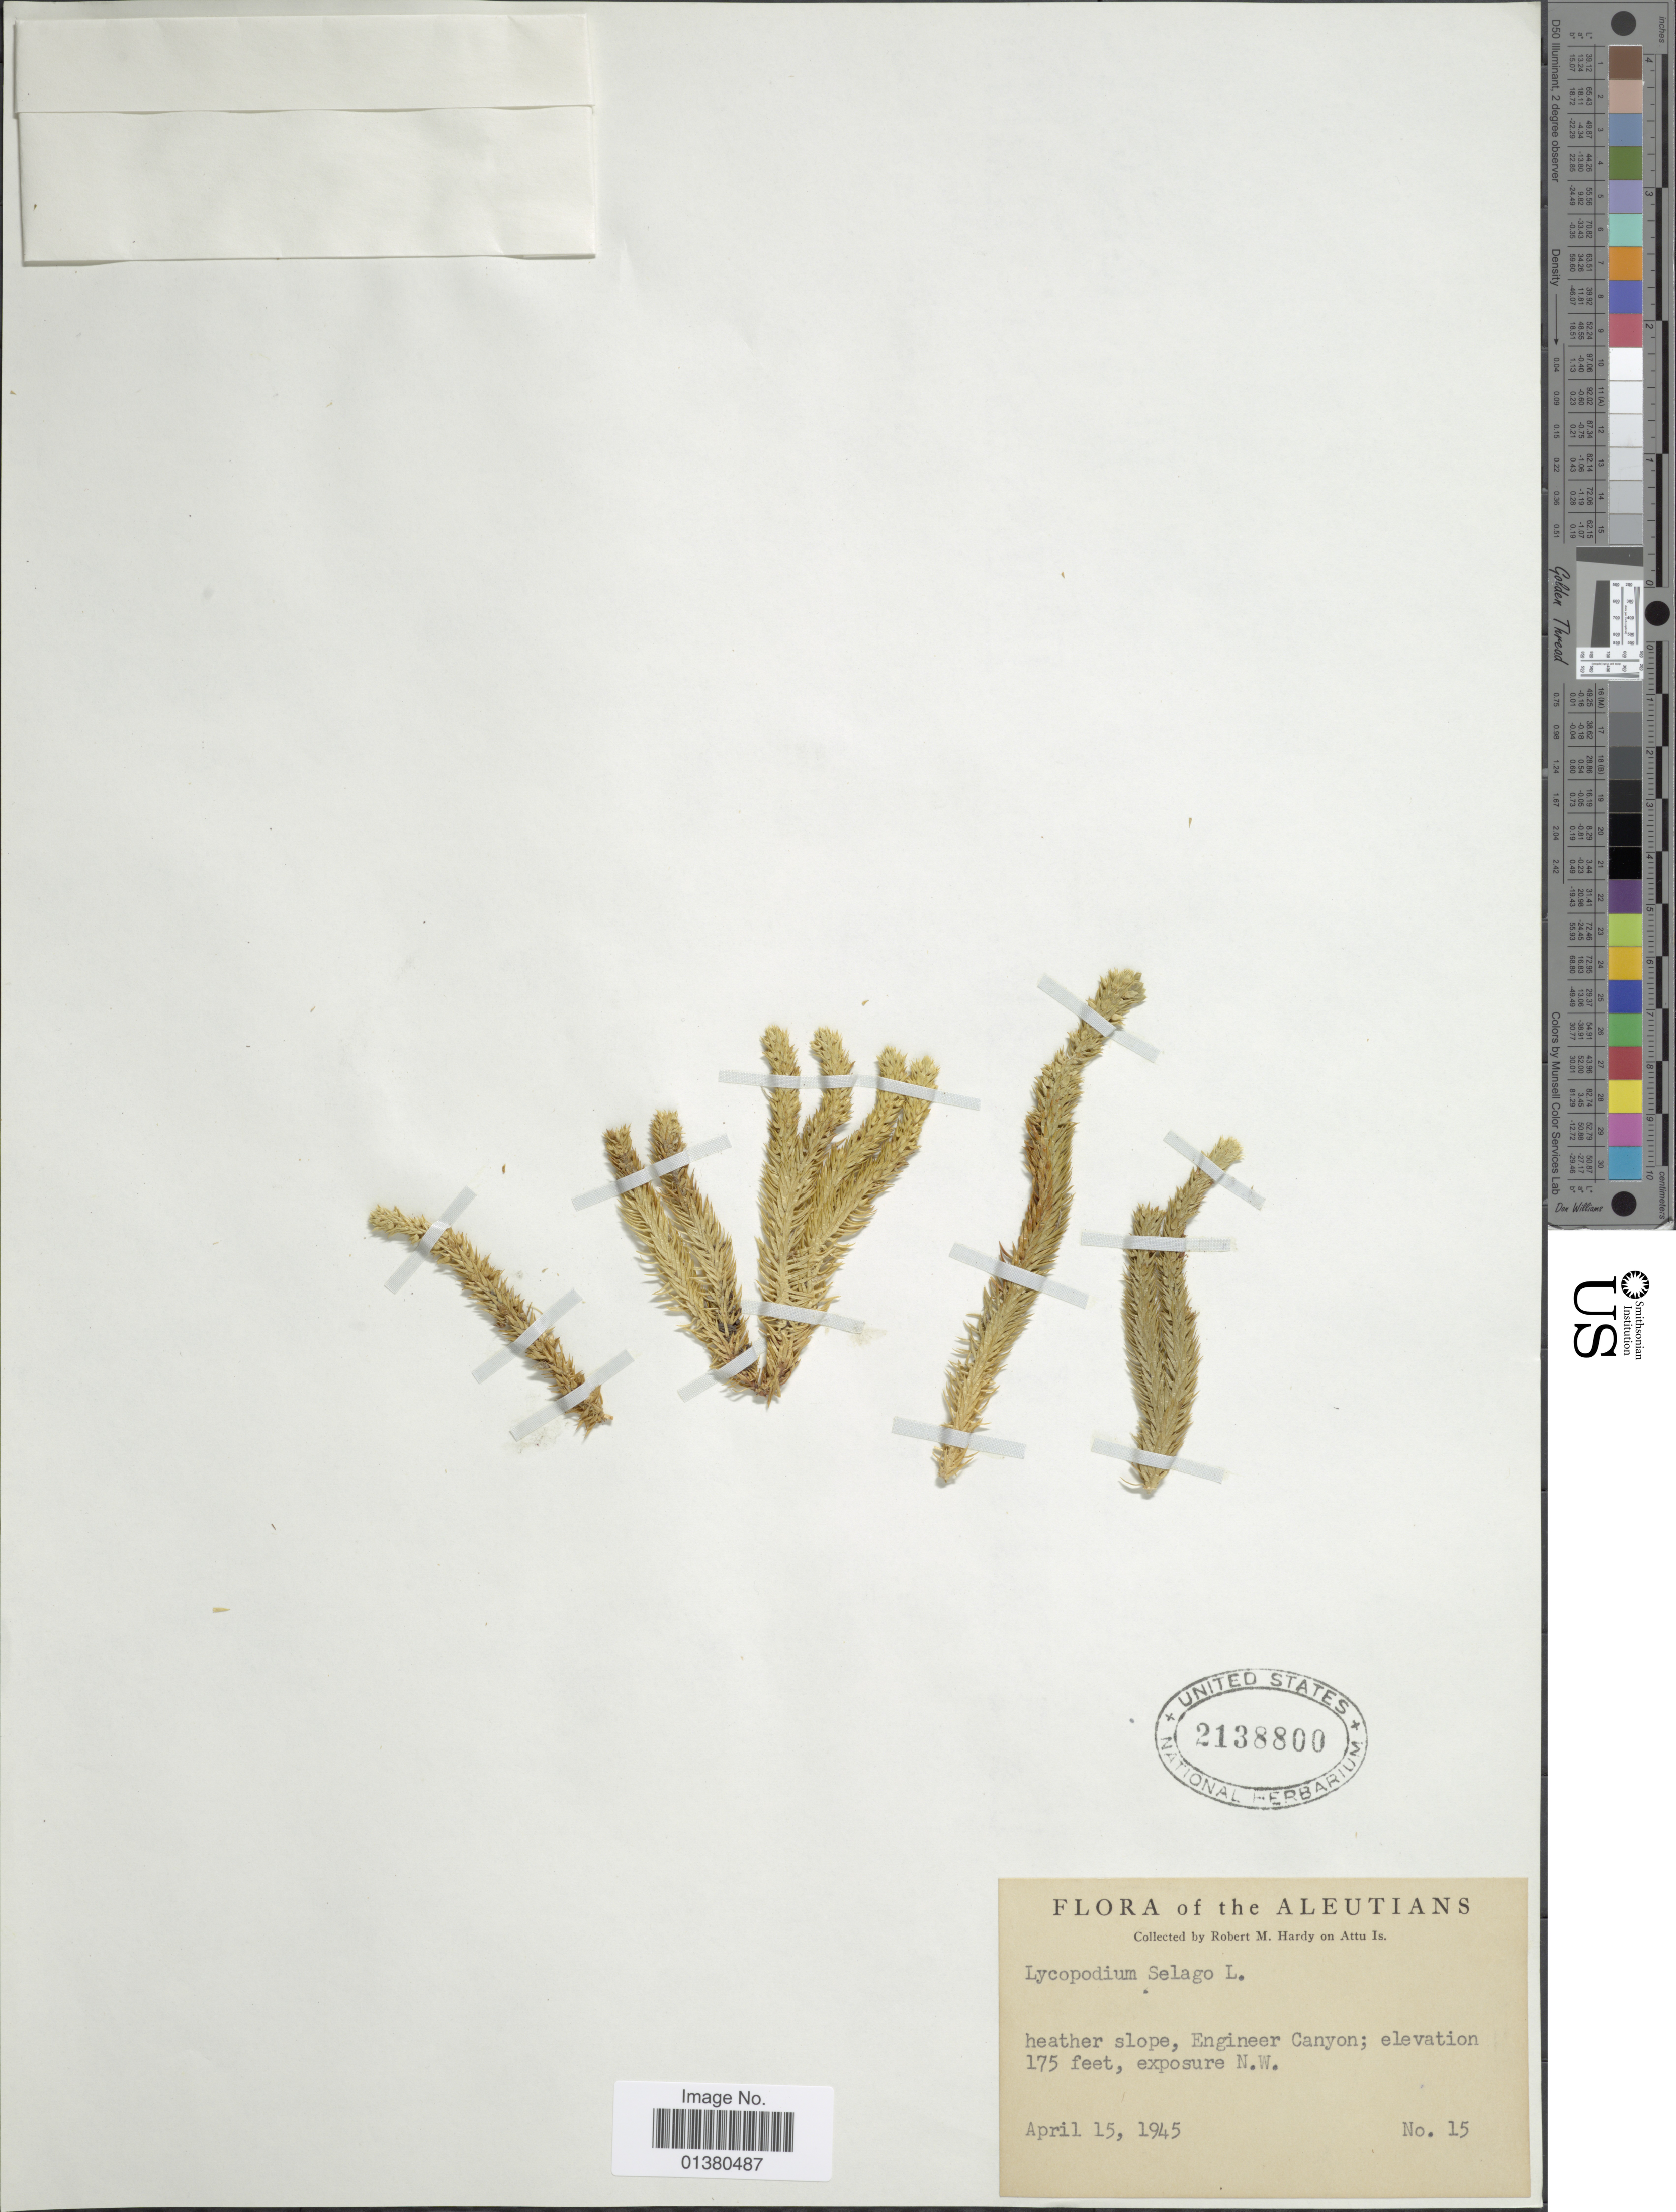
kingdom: Plantae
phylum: Tracheophyta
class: Lycopodiopsida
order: Lycopodiales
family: Lycopodiaceae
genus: Huperzia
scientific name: Huperzia selago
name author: (L.) Bernh. ex Schrank & Mart.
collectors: R. Hardy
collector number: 15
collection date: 1945-04-15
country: United States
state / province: Alaska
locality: The Aleutians, heather slope, Engineer Canyon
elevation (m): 53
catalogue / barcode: US 2318800